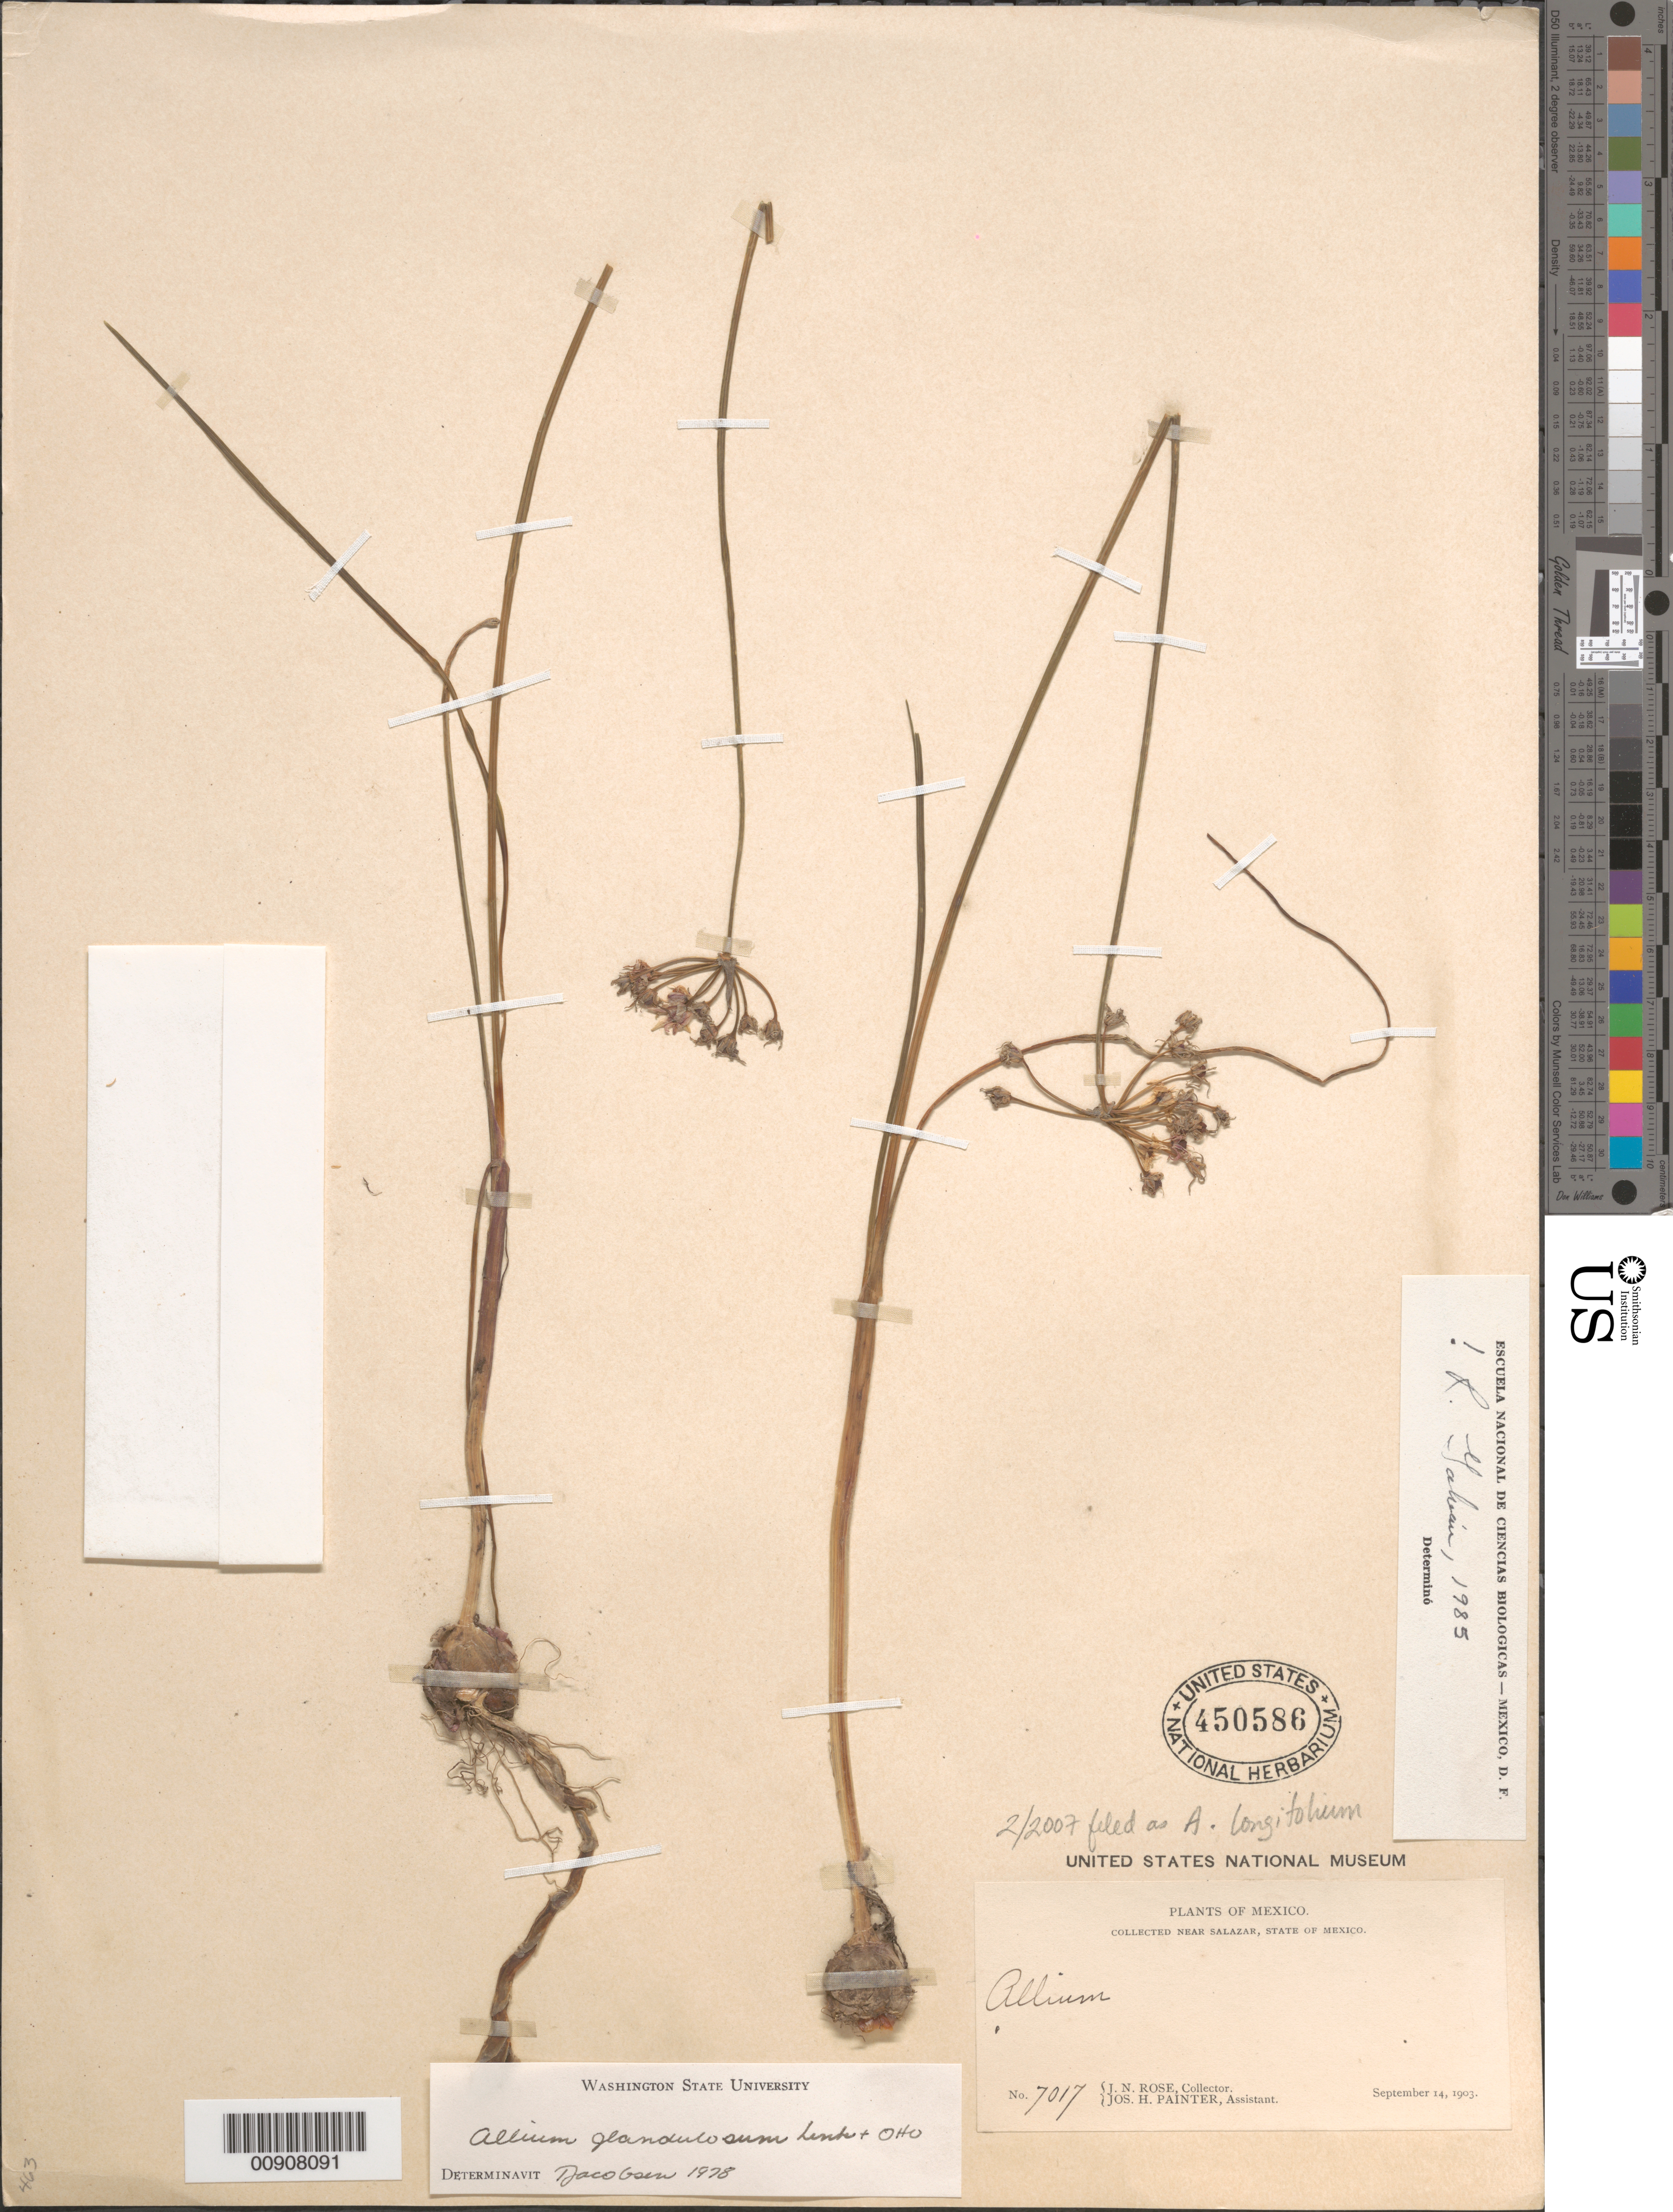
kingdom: Plantae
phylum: Tracheophyta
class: Liliopsida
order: Asparagales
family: Amaryllidaceae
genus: Allium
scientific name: Allium longifolium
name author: (Kunth) Spreng.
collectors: J. N. Rose & J. H. Painter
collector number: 7017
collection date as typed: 14 Sep 1903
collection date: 1903-09-14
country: Mexico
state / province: México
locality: Near Salazar, State of México.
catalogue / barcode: US 450586